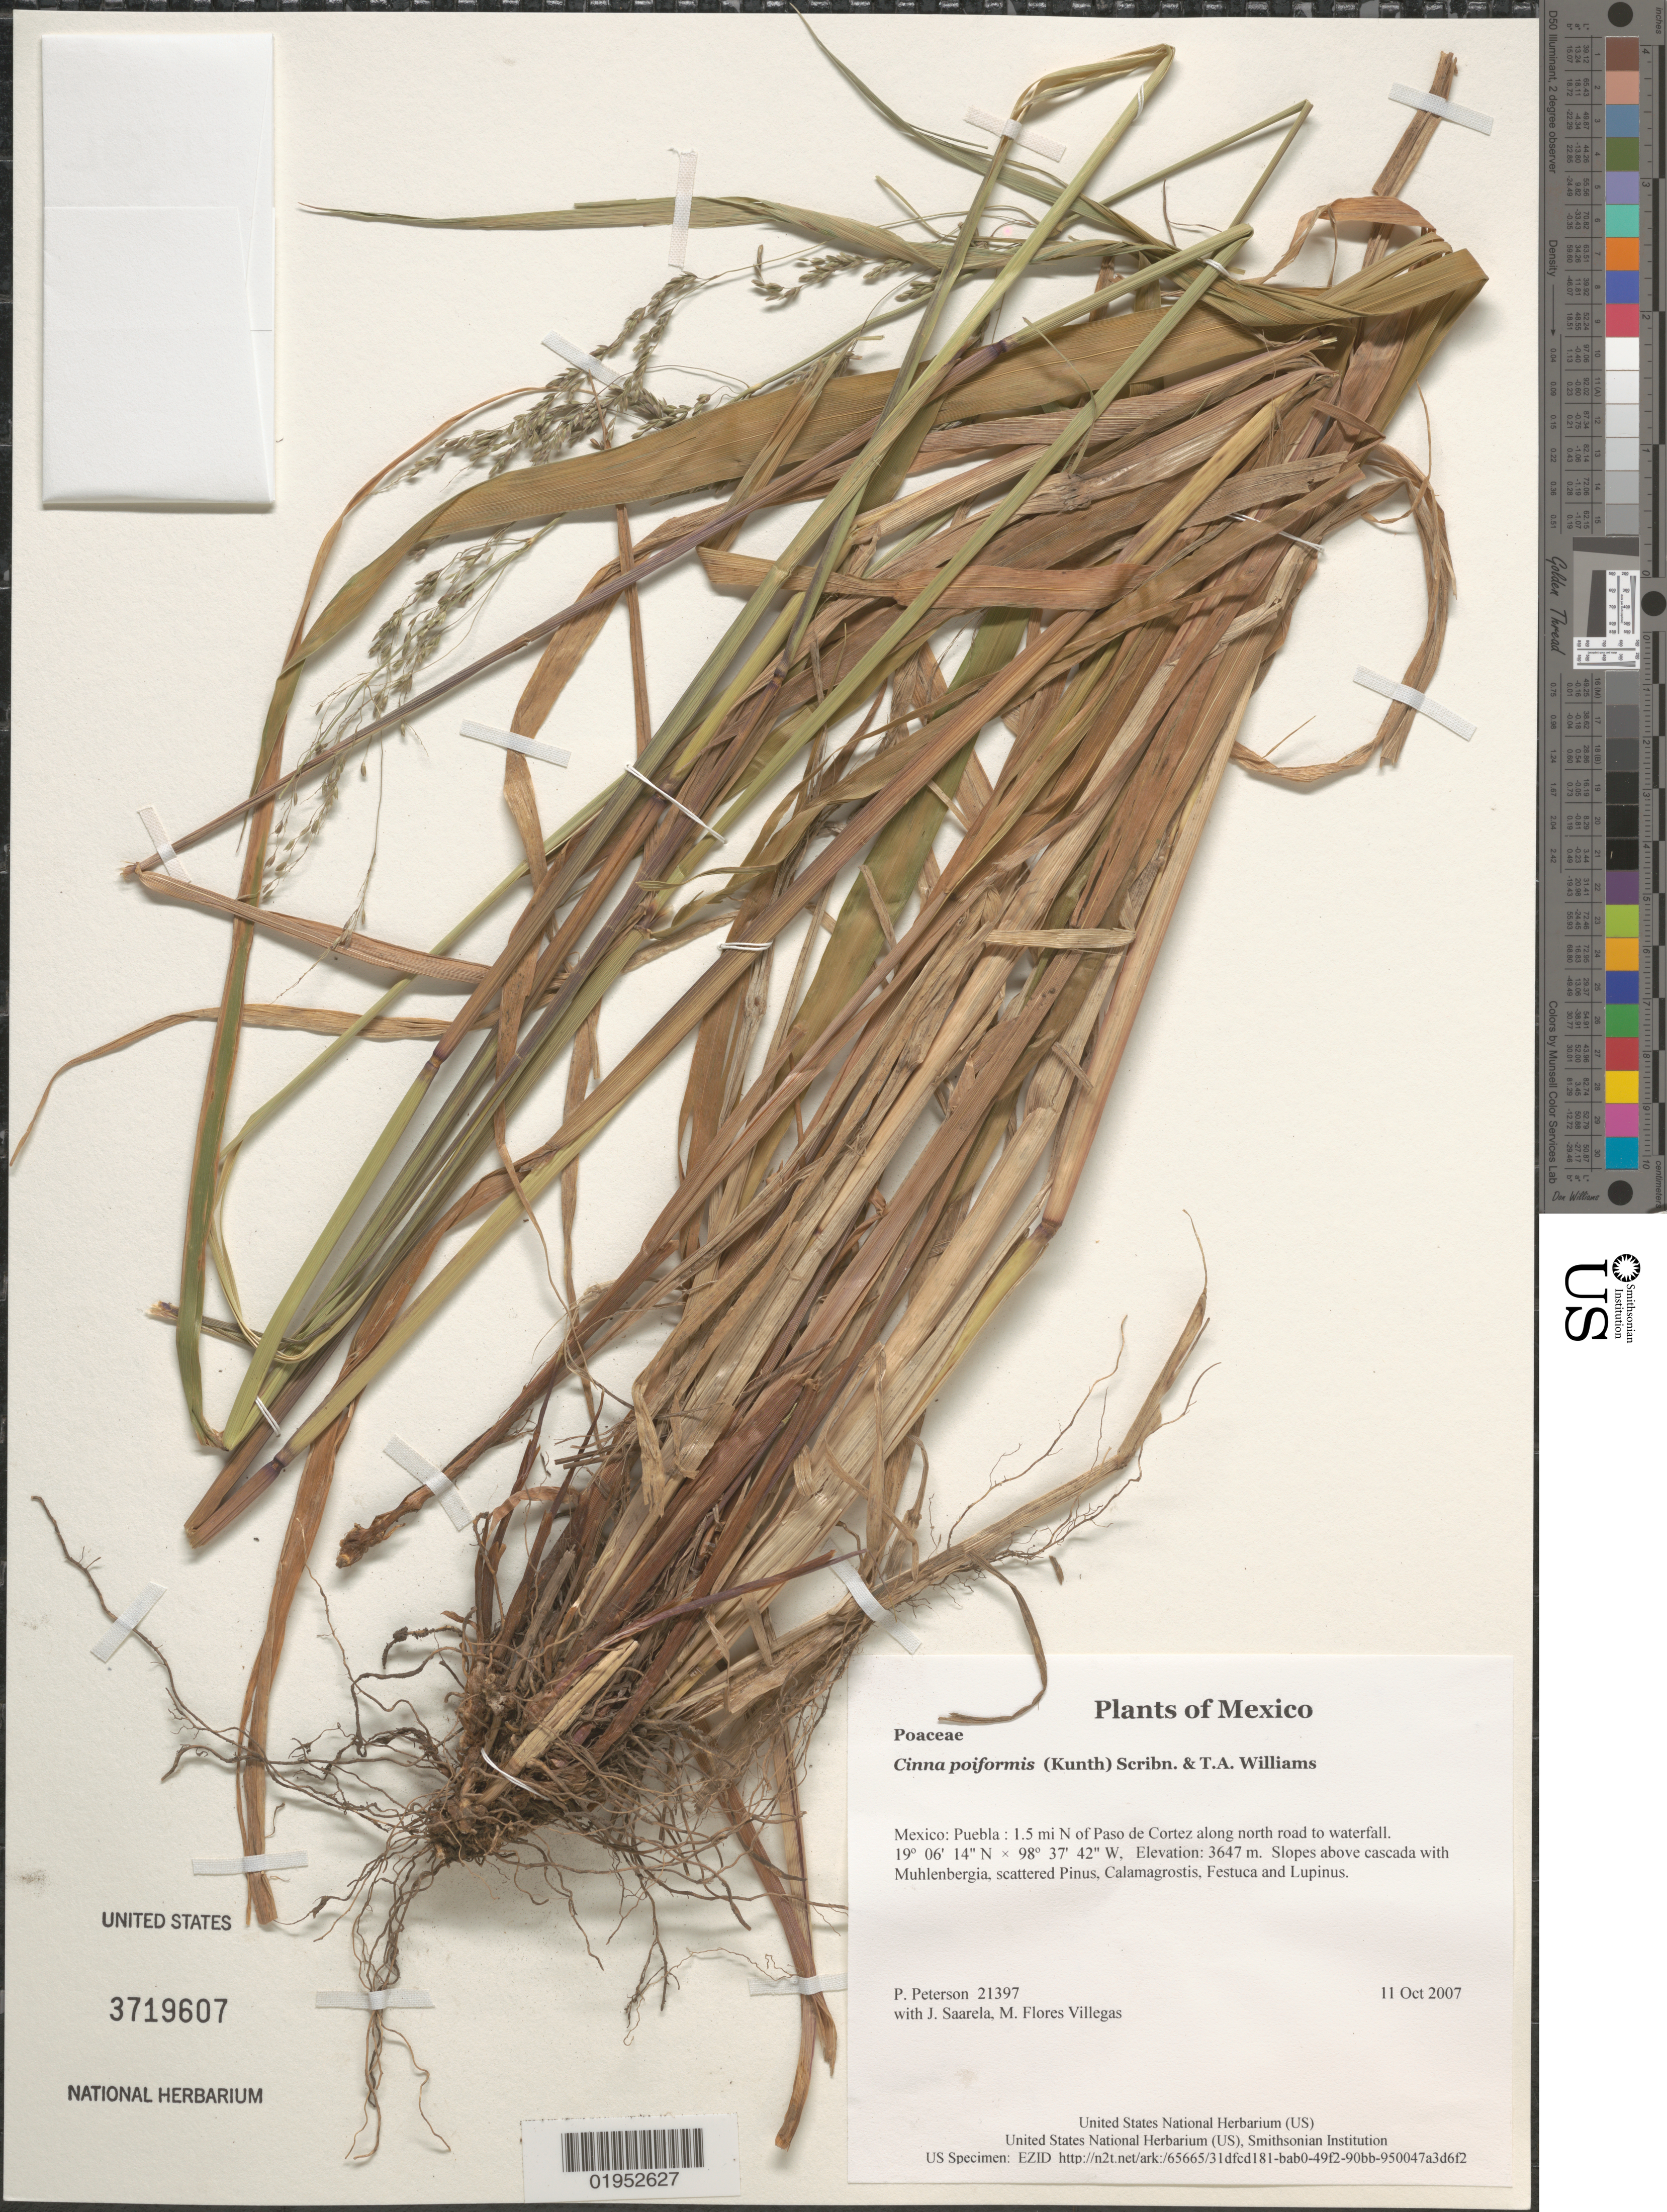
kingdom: Plantae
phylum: Tracheophyta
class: Liliopsida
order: Poales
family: Poaceae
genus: Cinna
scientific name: Cinna poiformis (Kunth) Scribn. & Merr.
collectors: P. M. Peterson, J. Saarela & M. Flores Villegas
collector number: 21397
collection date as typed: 11 Oct 2007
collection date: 2007-10-11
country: Mexico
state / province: Puebla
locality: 1.5 mi N of Paso de Cortez along north road to waterfall.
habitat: Slopes above cascada with Muhlenbergia, scattered Pinus, Calamagrostis, Festuca and Lupinus.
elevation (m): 3647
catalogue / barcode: US 3719607